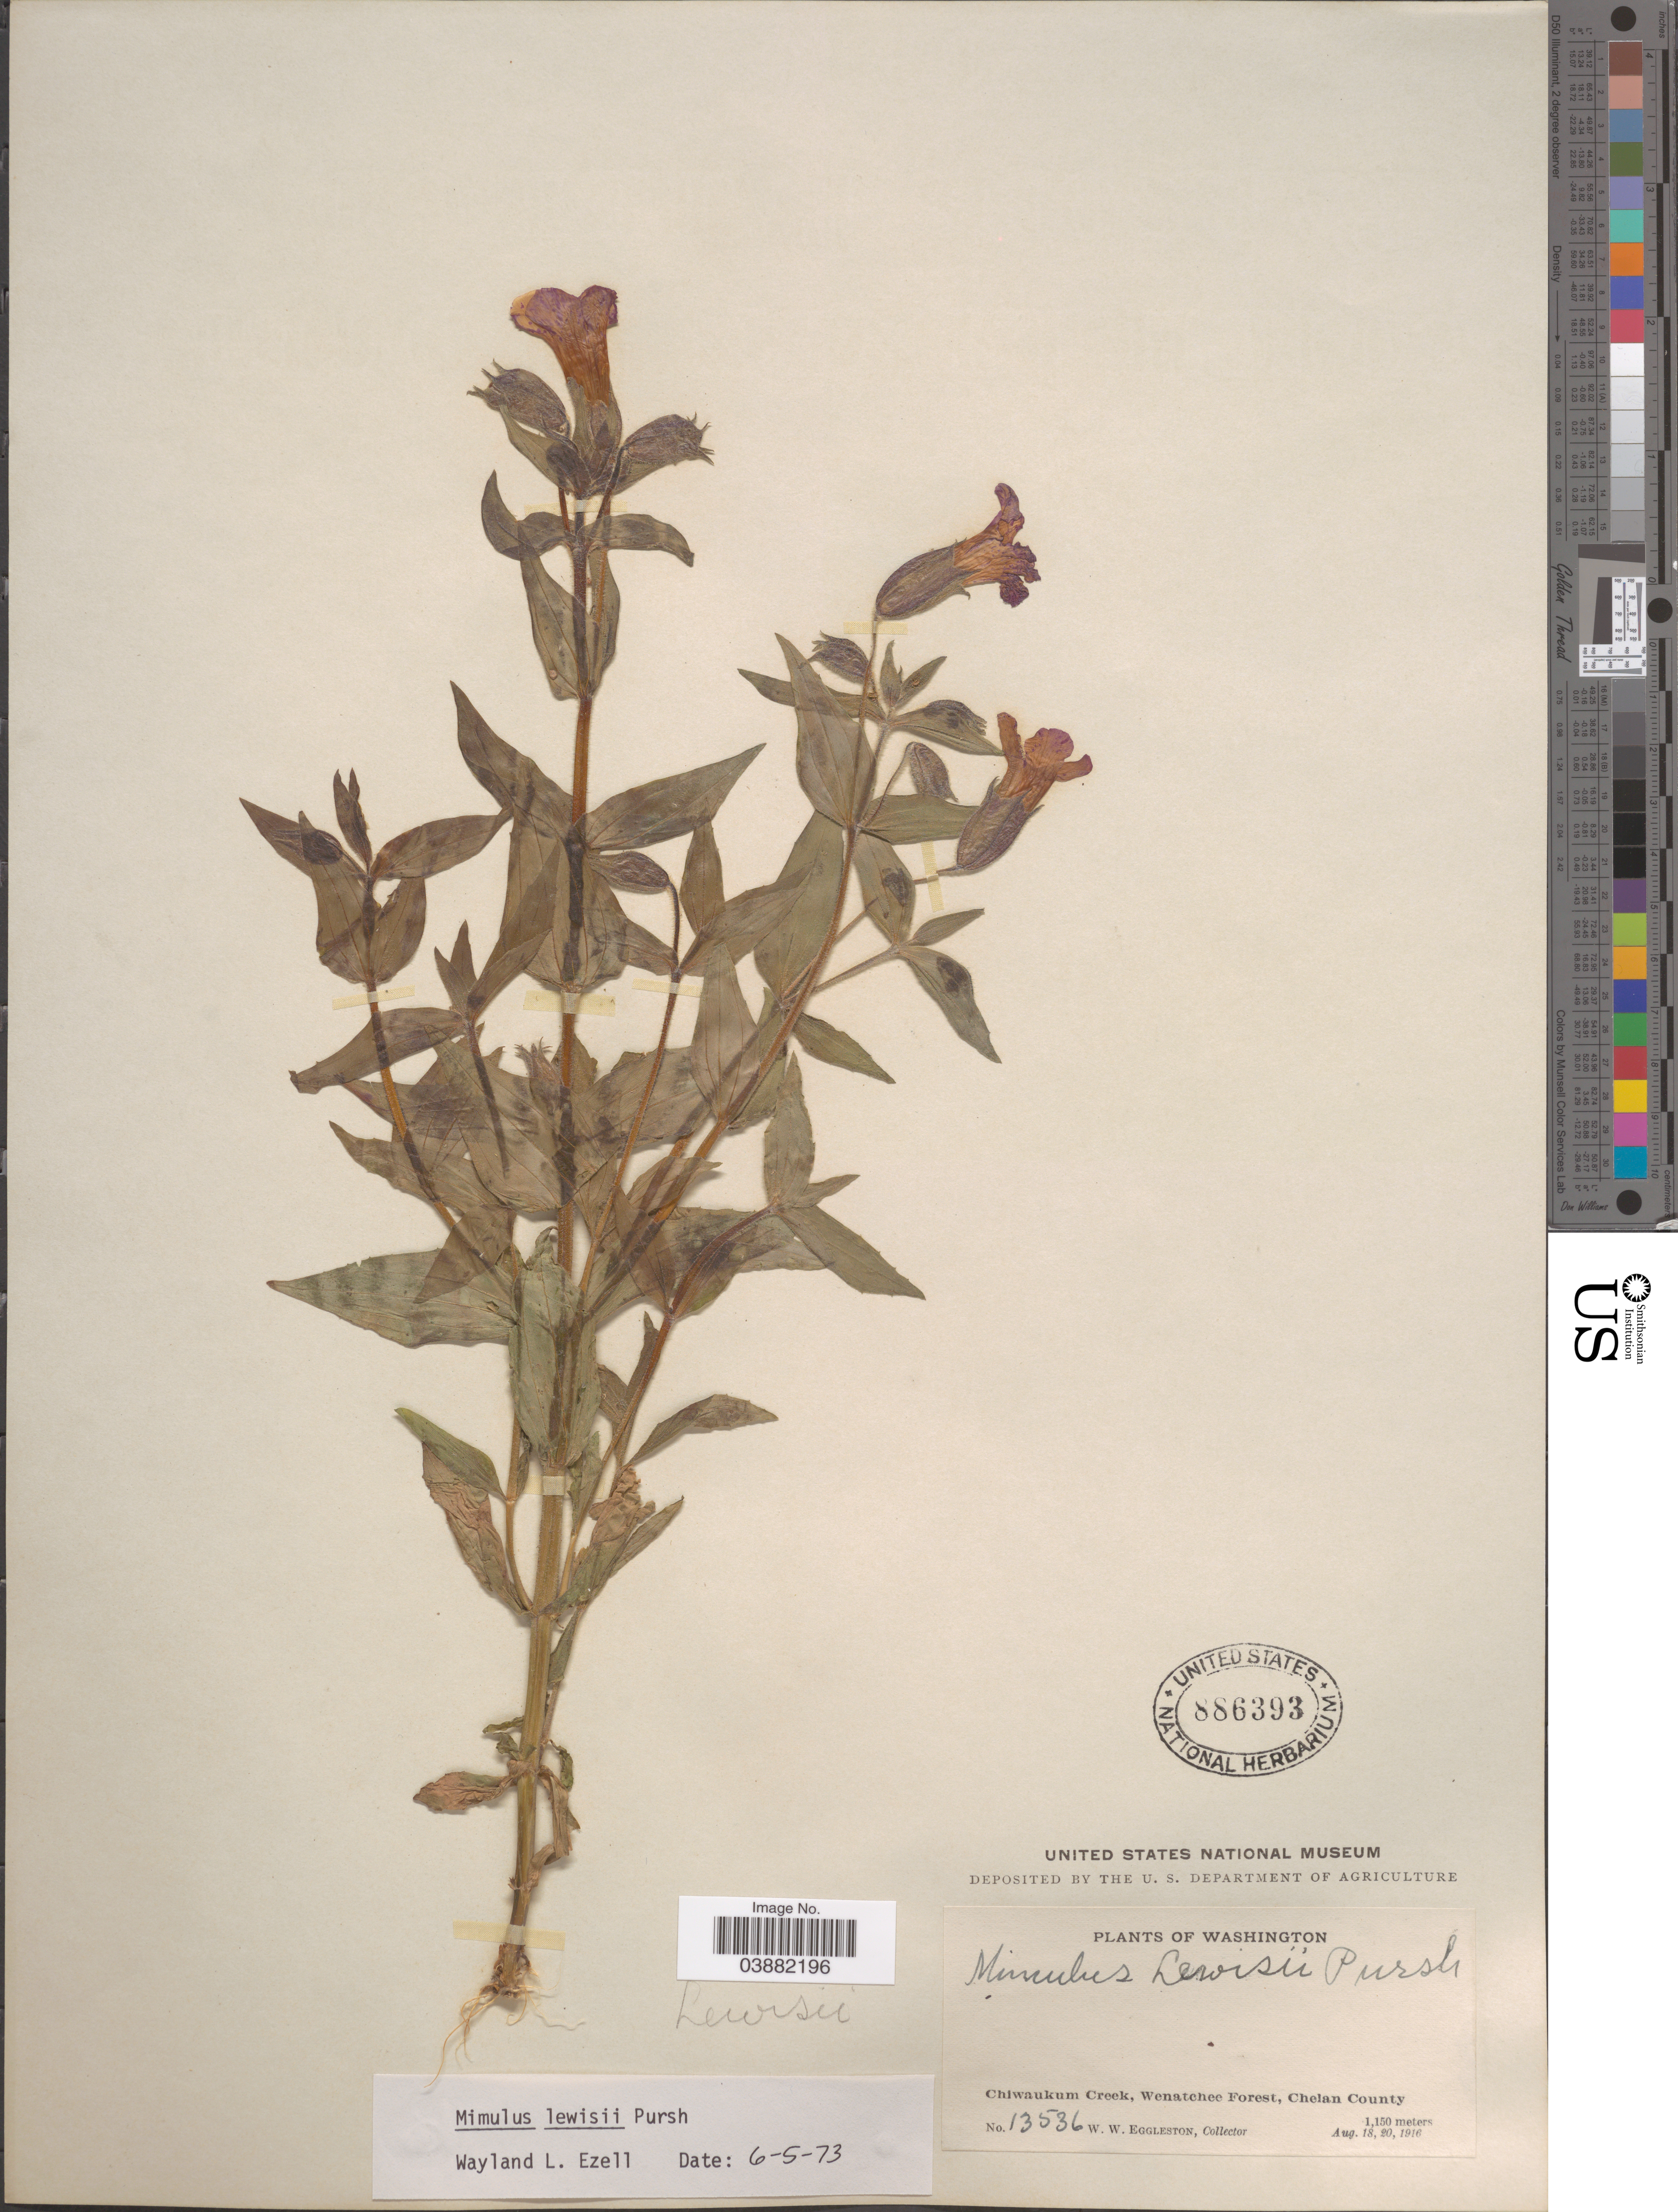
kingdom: Plantae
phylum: Tracheophyta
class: Magnoliopsida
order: Lamiales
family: Phrymaceae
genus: Mimulus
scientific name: Mimulus lewisii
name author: Pursh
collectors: W. W. Eggleston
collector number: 13536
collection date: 1916-08-18/1916-08-20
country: United States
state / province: Washington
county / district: Chelan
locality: Chiwaukum Creek, Wenatchee Forest, Chelan County.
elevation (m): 1150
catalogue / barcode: US 886393